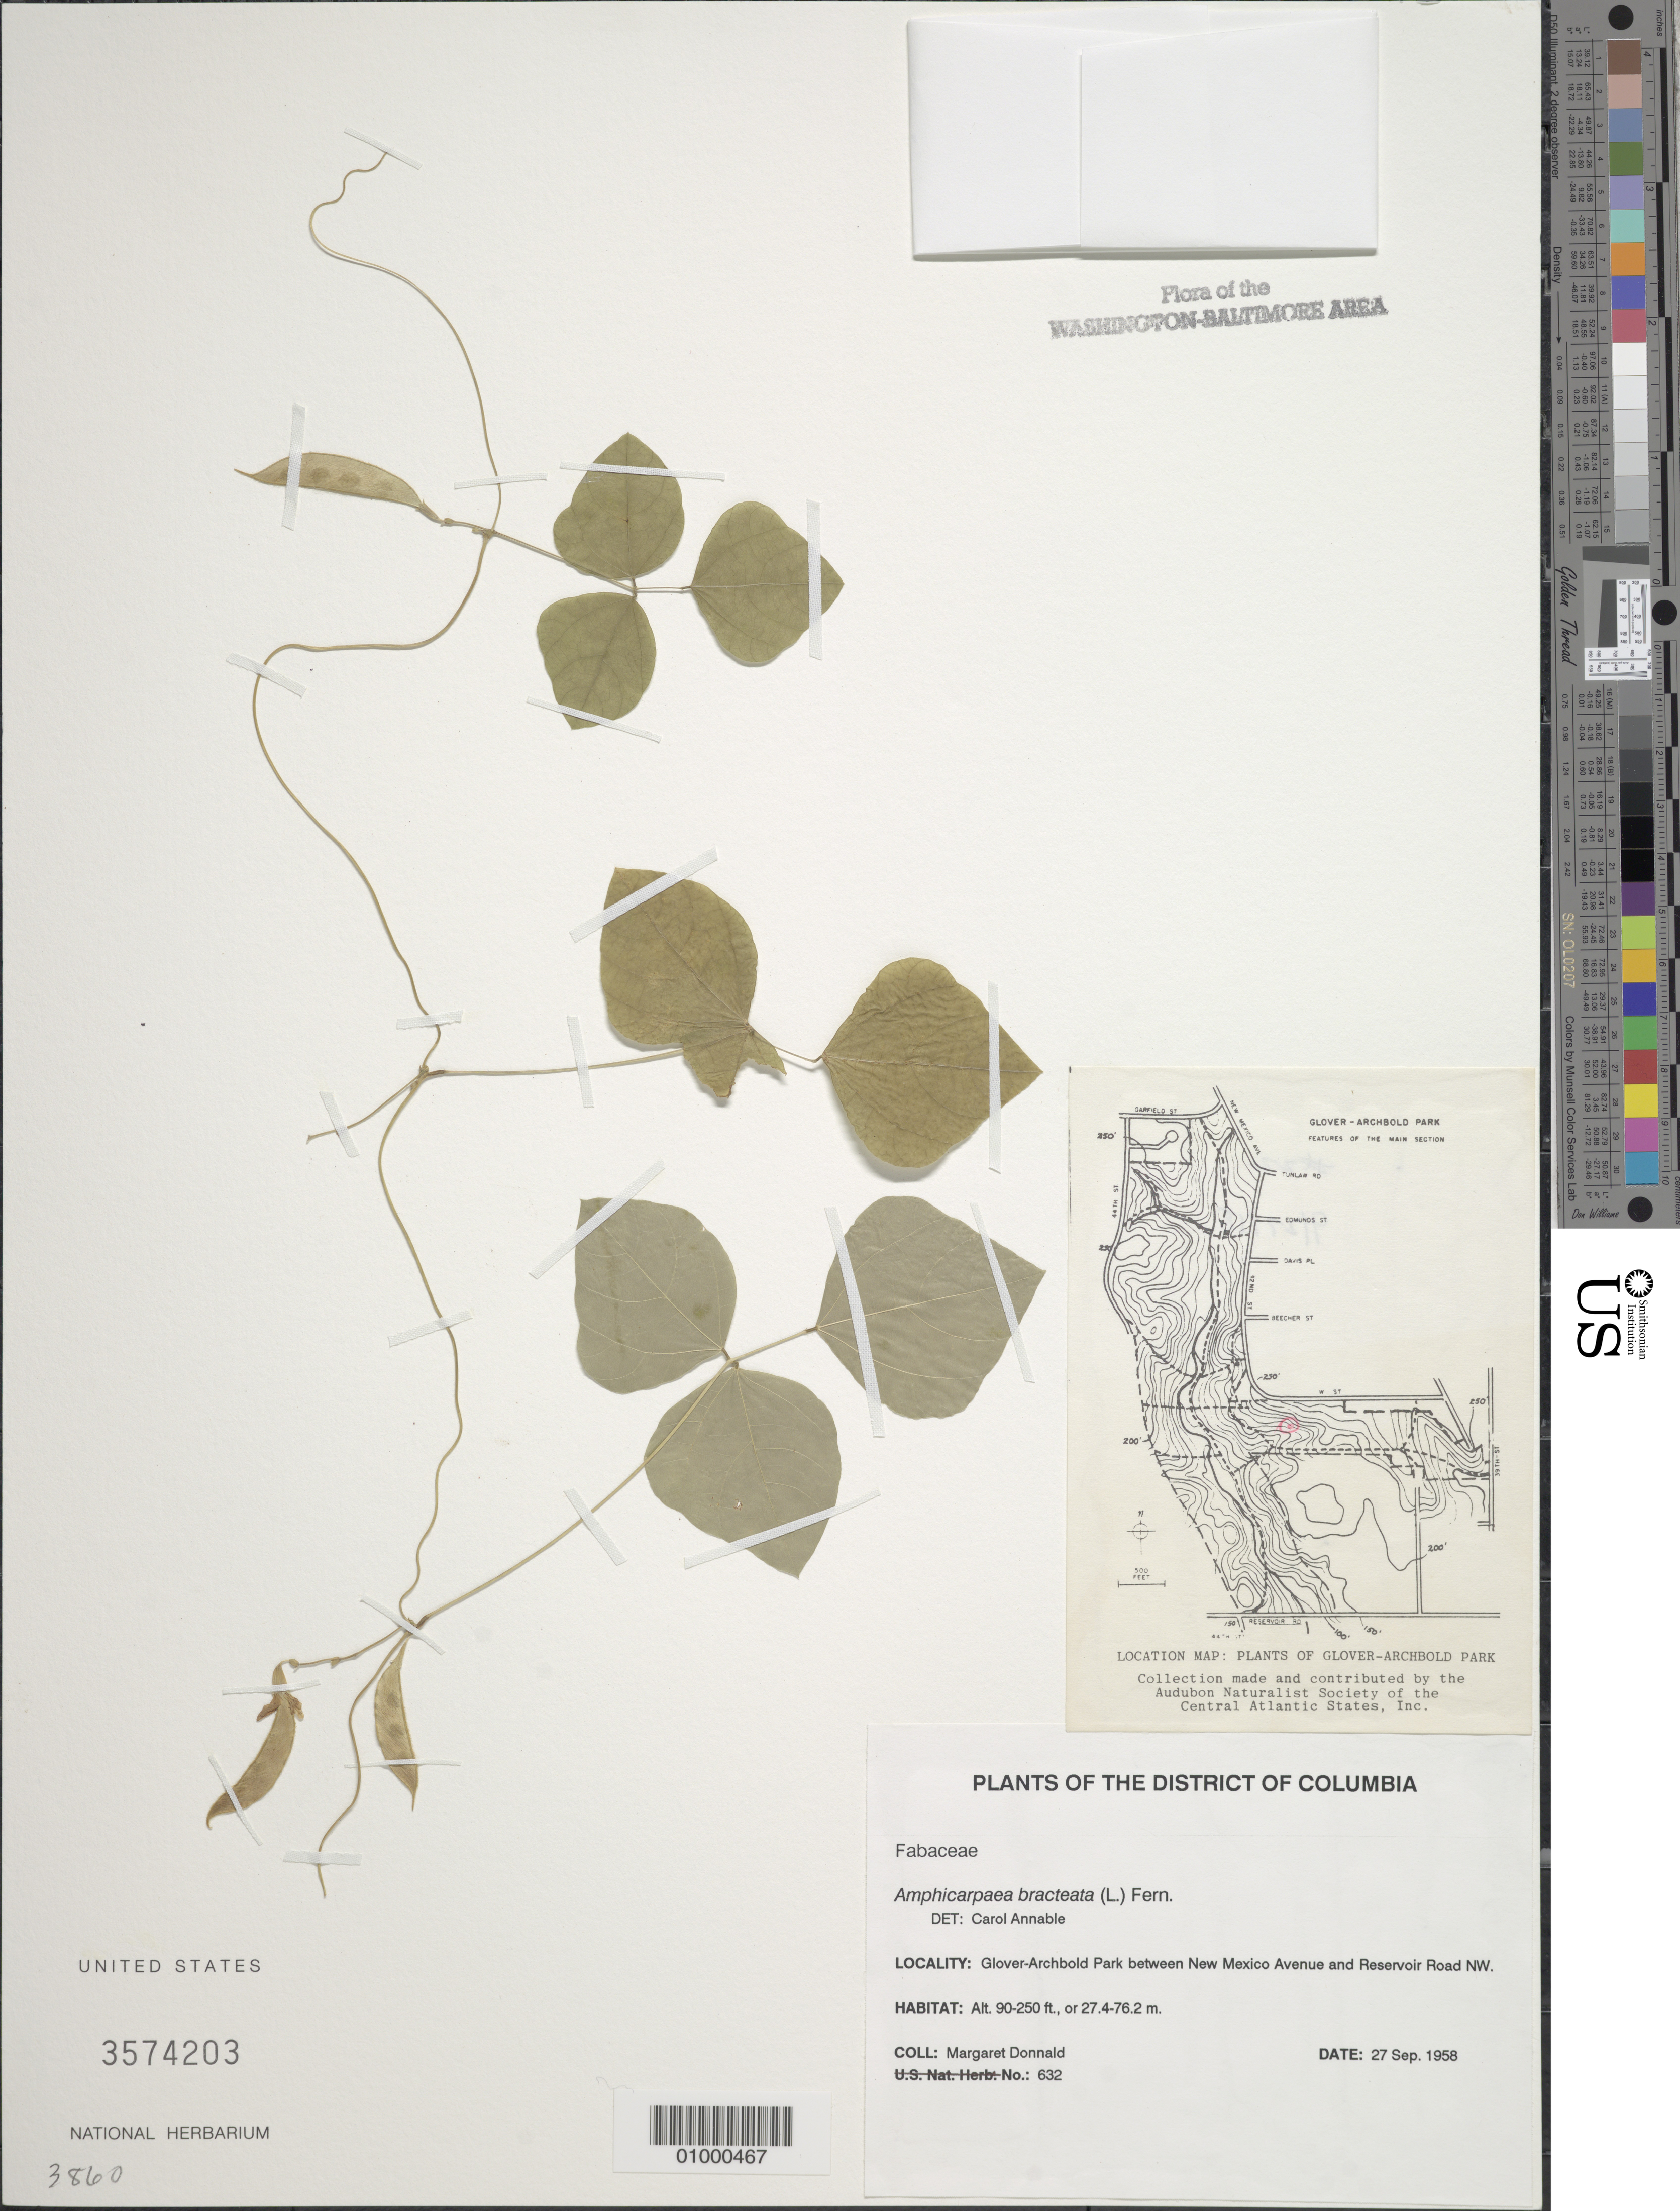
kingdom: Plantae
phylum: Tracheophyta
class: Magnoliopsida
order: Fabales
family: Fabaceae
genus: Amphicarpaea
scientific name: Amphicarpaea bracteata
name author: (L.) Fernald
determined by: Annable, C. R.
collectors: M. Donnald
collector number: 632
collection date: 1958-09-27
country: United States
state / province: District of Columbia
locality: Glover-Archbold Park between New Mexico Avenue and Reservoir Road NW.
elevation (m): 27.4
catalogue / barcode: US 3574203